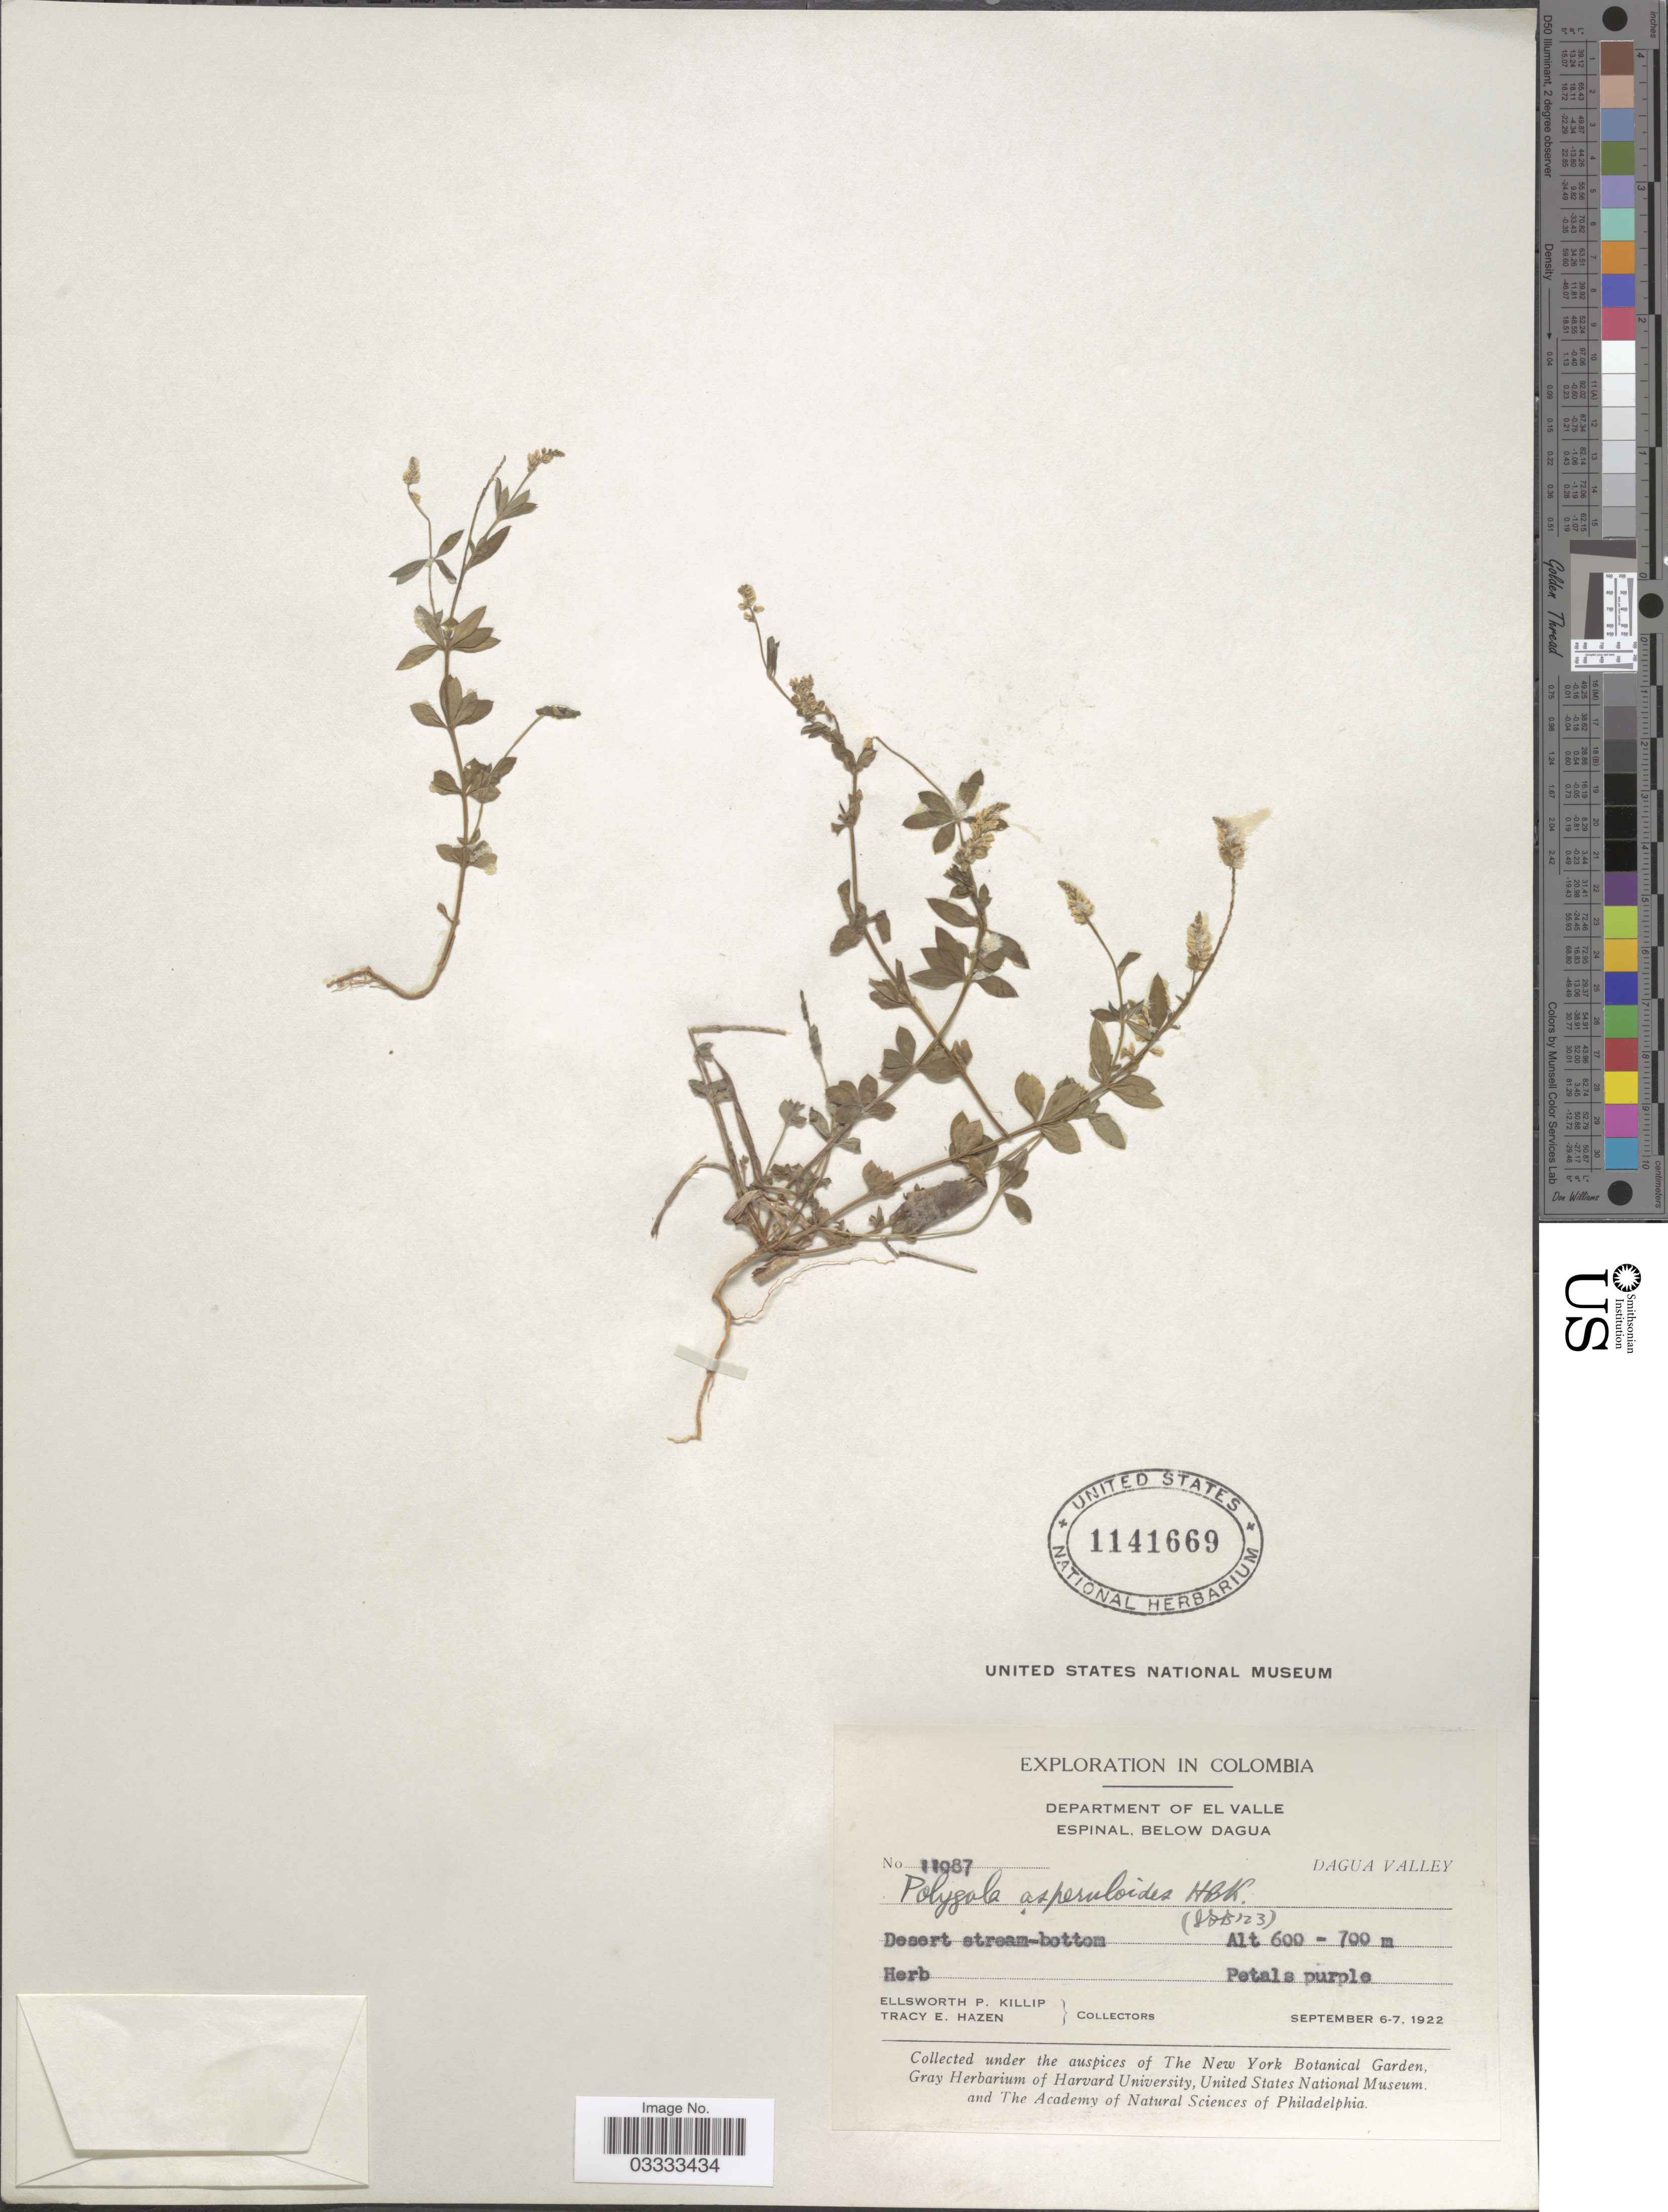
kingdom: Plantae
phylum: Tracheophyta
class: Magnoliopsida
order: Fabales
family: Polygalaceae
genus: Polygala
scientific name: Polygala asperuloides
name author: Kunth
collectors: E. P. Killip & T. E. Hazen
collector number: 11087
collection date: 1922-09-06/1922-09-07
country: Colombia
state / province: Valle del Cauca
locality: Department of El Valle. Espinal, below Dagua. Dagua Valley.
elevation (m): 600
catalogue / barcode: US 1141669